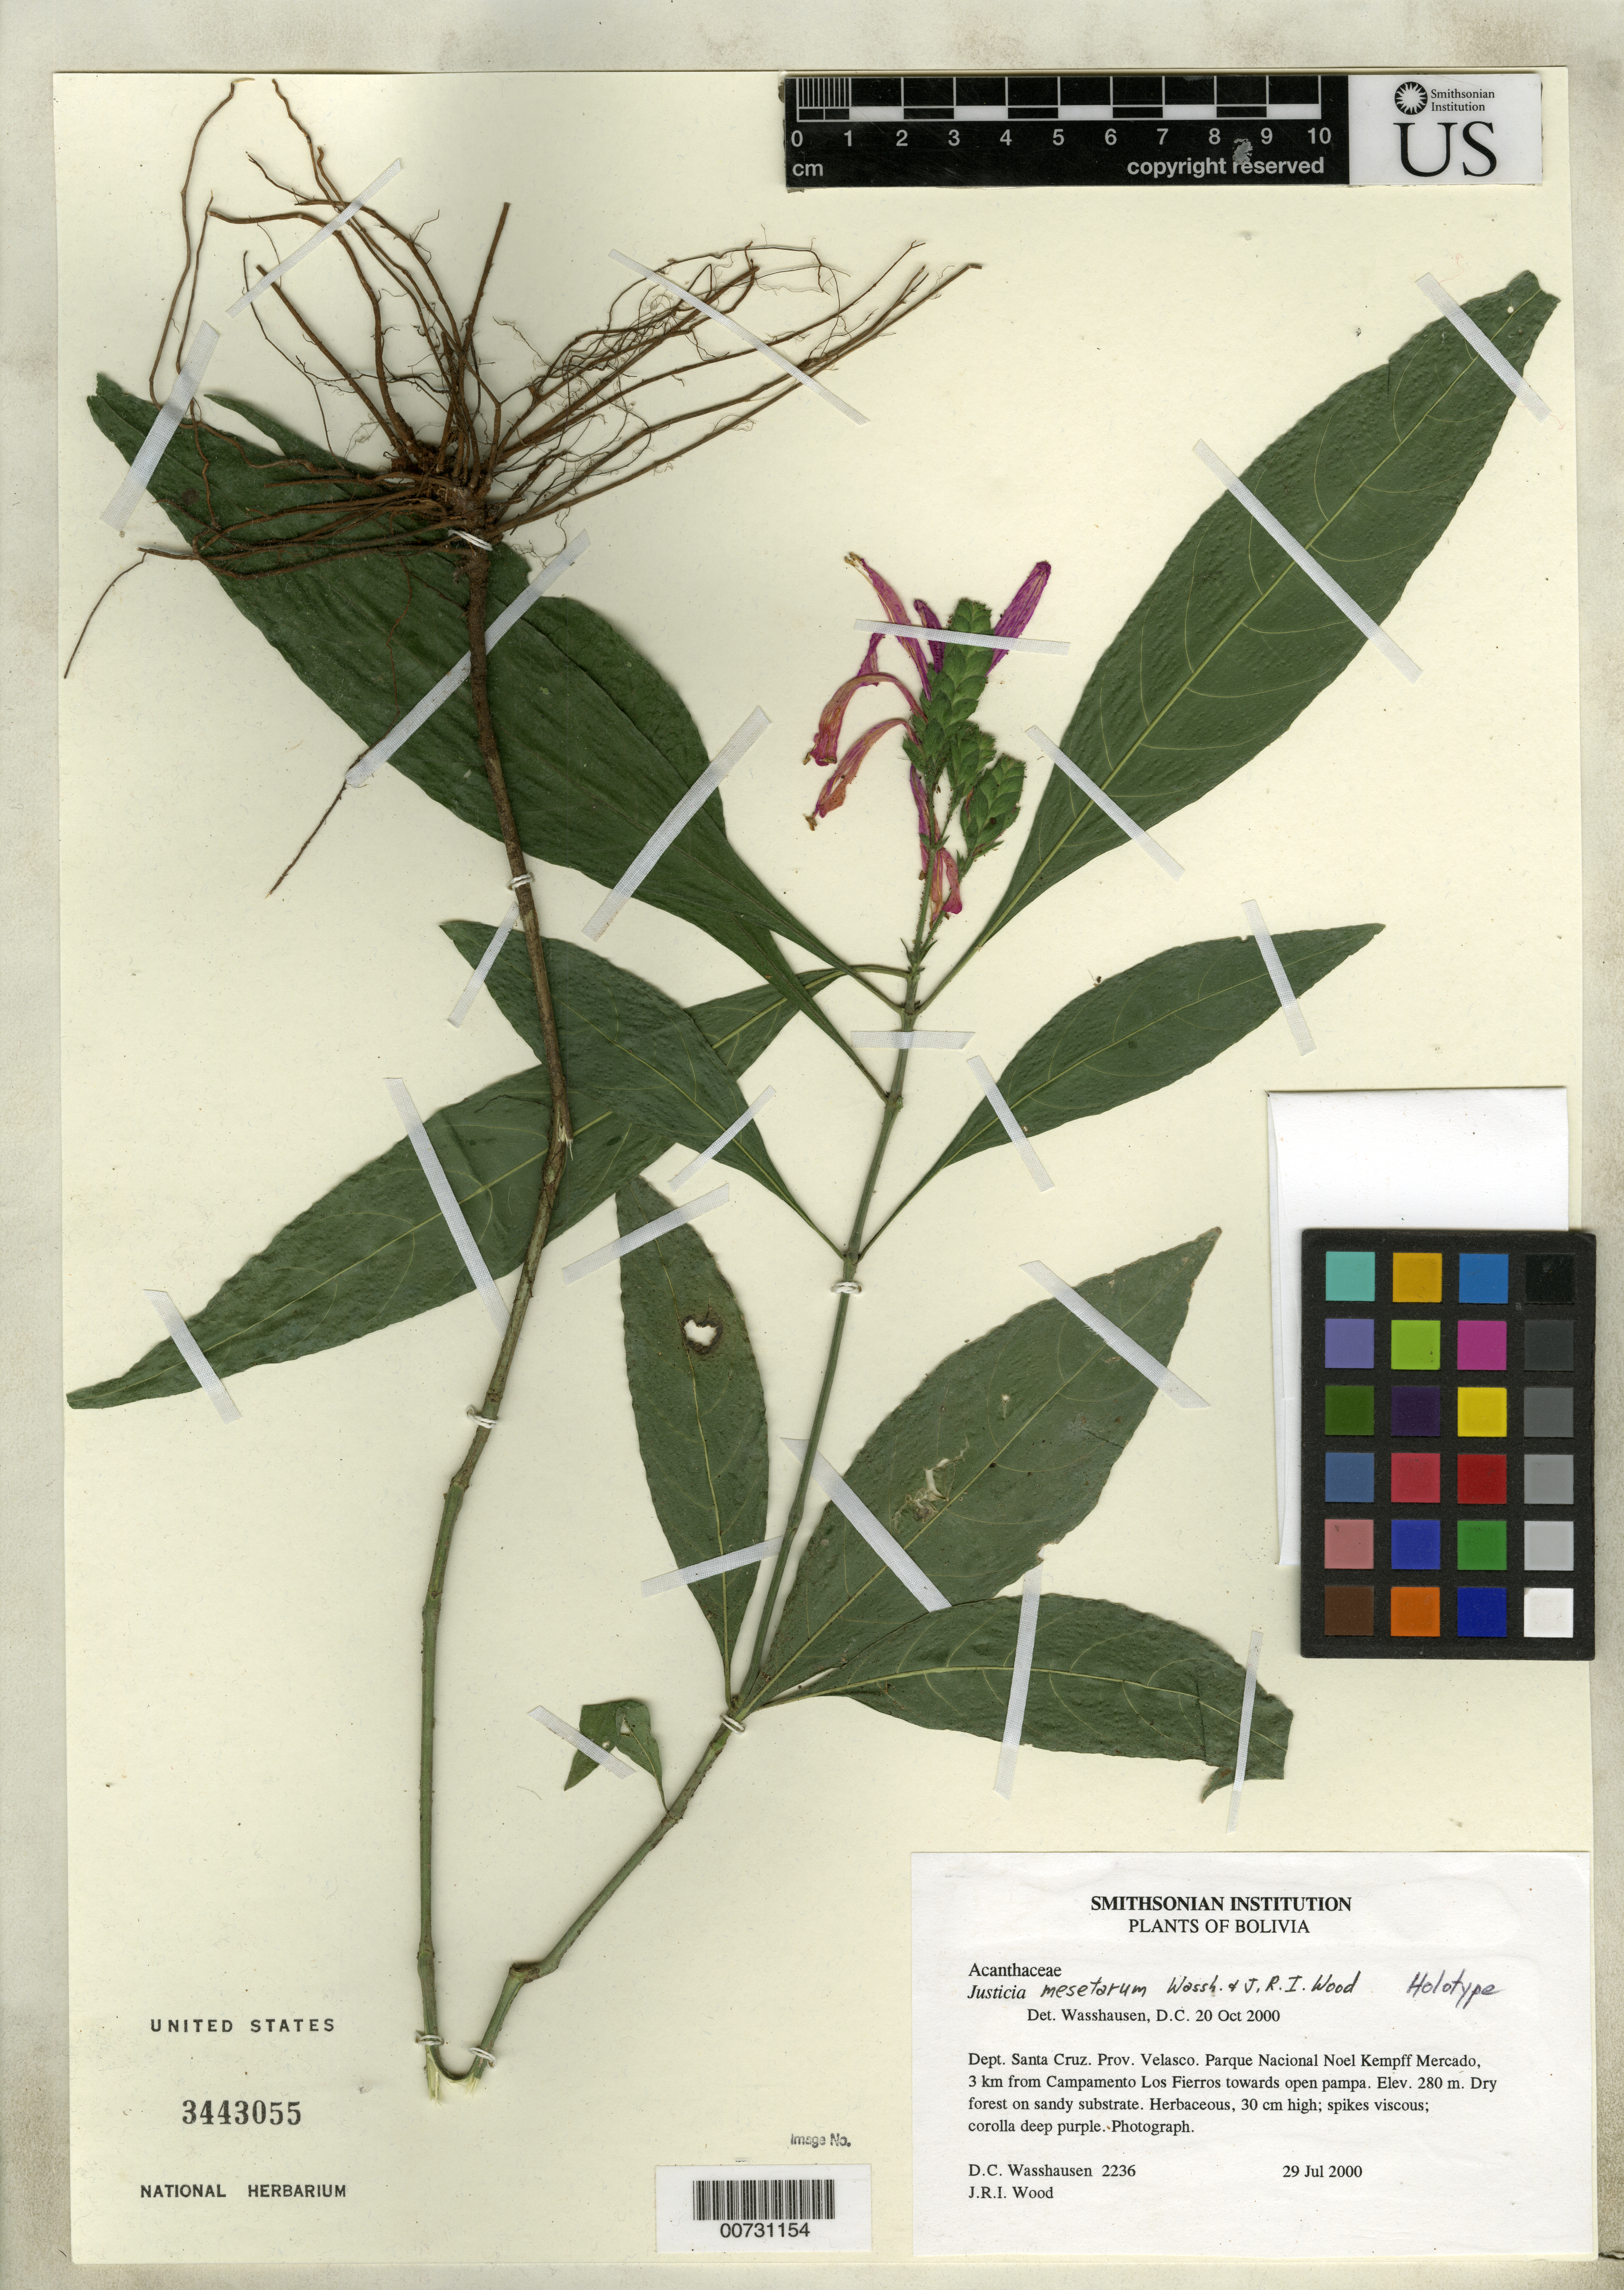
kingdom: Plantae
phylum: Tracheophyta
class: Magnoliopsida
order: Lamiales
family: Acanthaceae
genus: Justicia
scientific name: Justicia mesetarum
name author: Wassh. & J.R.I. Wood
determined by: Wasshausen, Dieter C., (BOT), Smithsonian Institution - National Museum of Natural History (UNITED STATES)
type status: Holotype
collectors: D. C. Wasshausen & J. R. I. Wood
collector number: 2236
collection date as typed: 29 Jul 2000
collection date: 2000-07-29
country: Bolivia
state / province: Santa Cruz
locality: Prov. Velasco, Parque Nacional Noel Kempff Mercado, 3 km from Campamento Los Fierros towards open pampa.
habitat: Dry forest on sandy substrate.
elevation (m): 280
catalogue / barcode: US 3443055